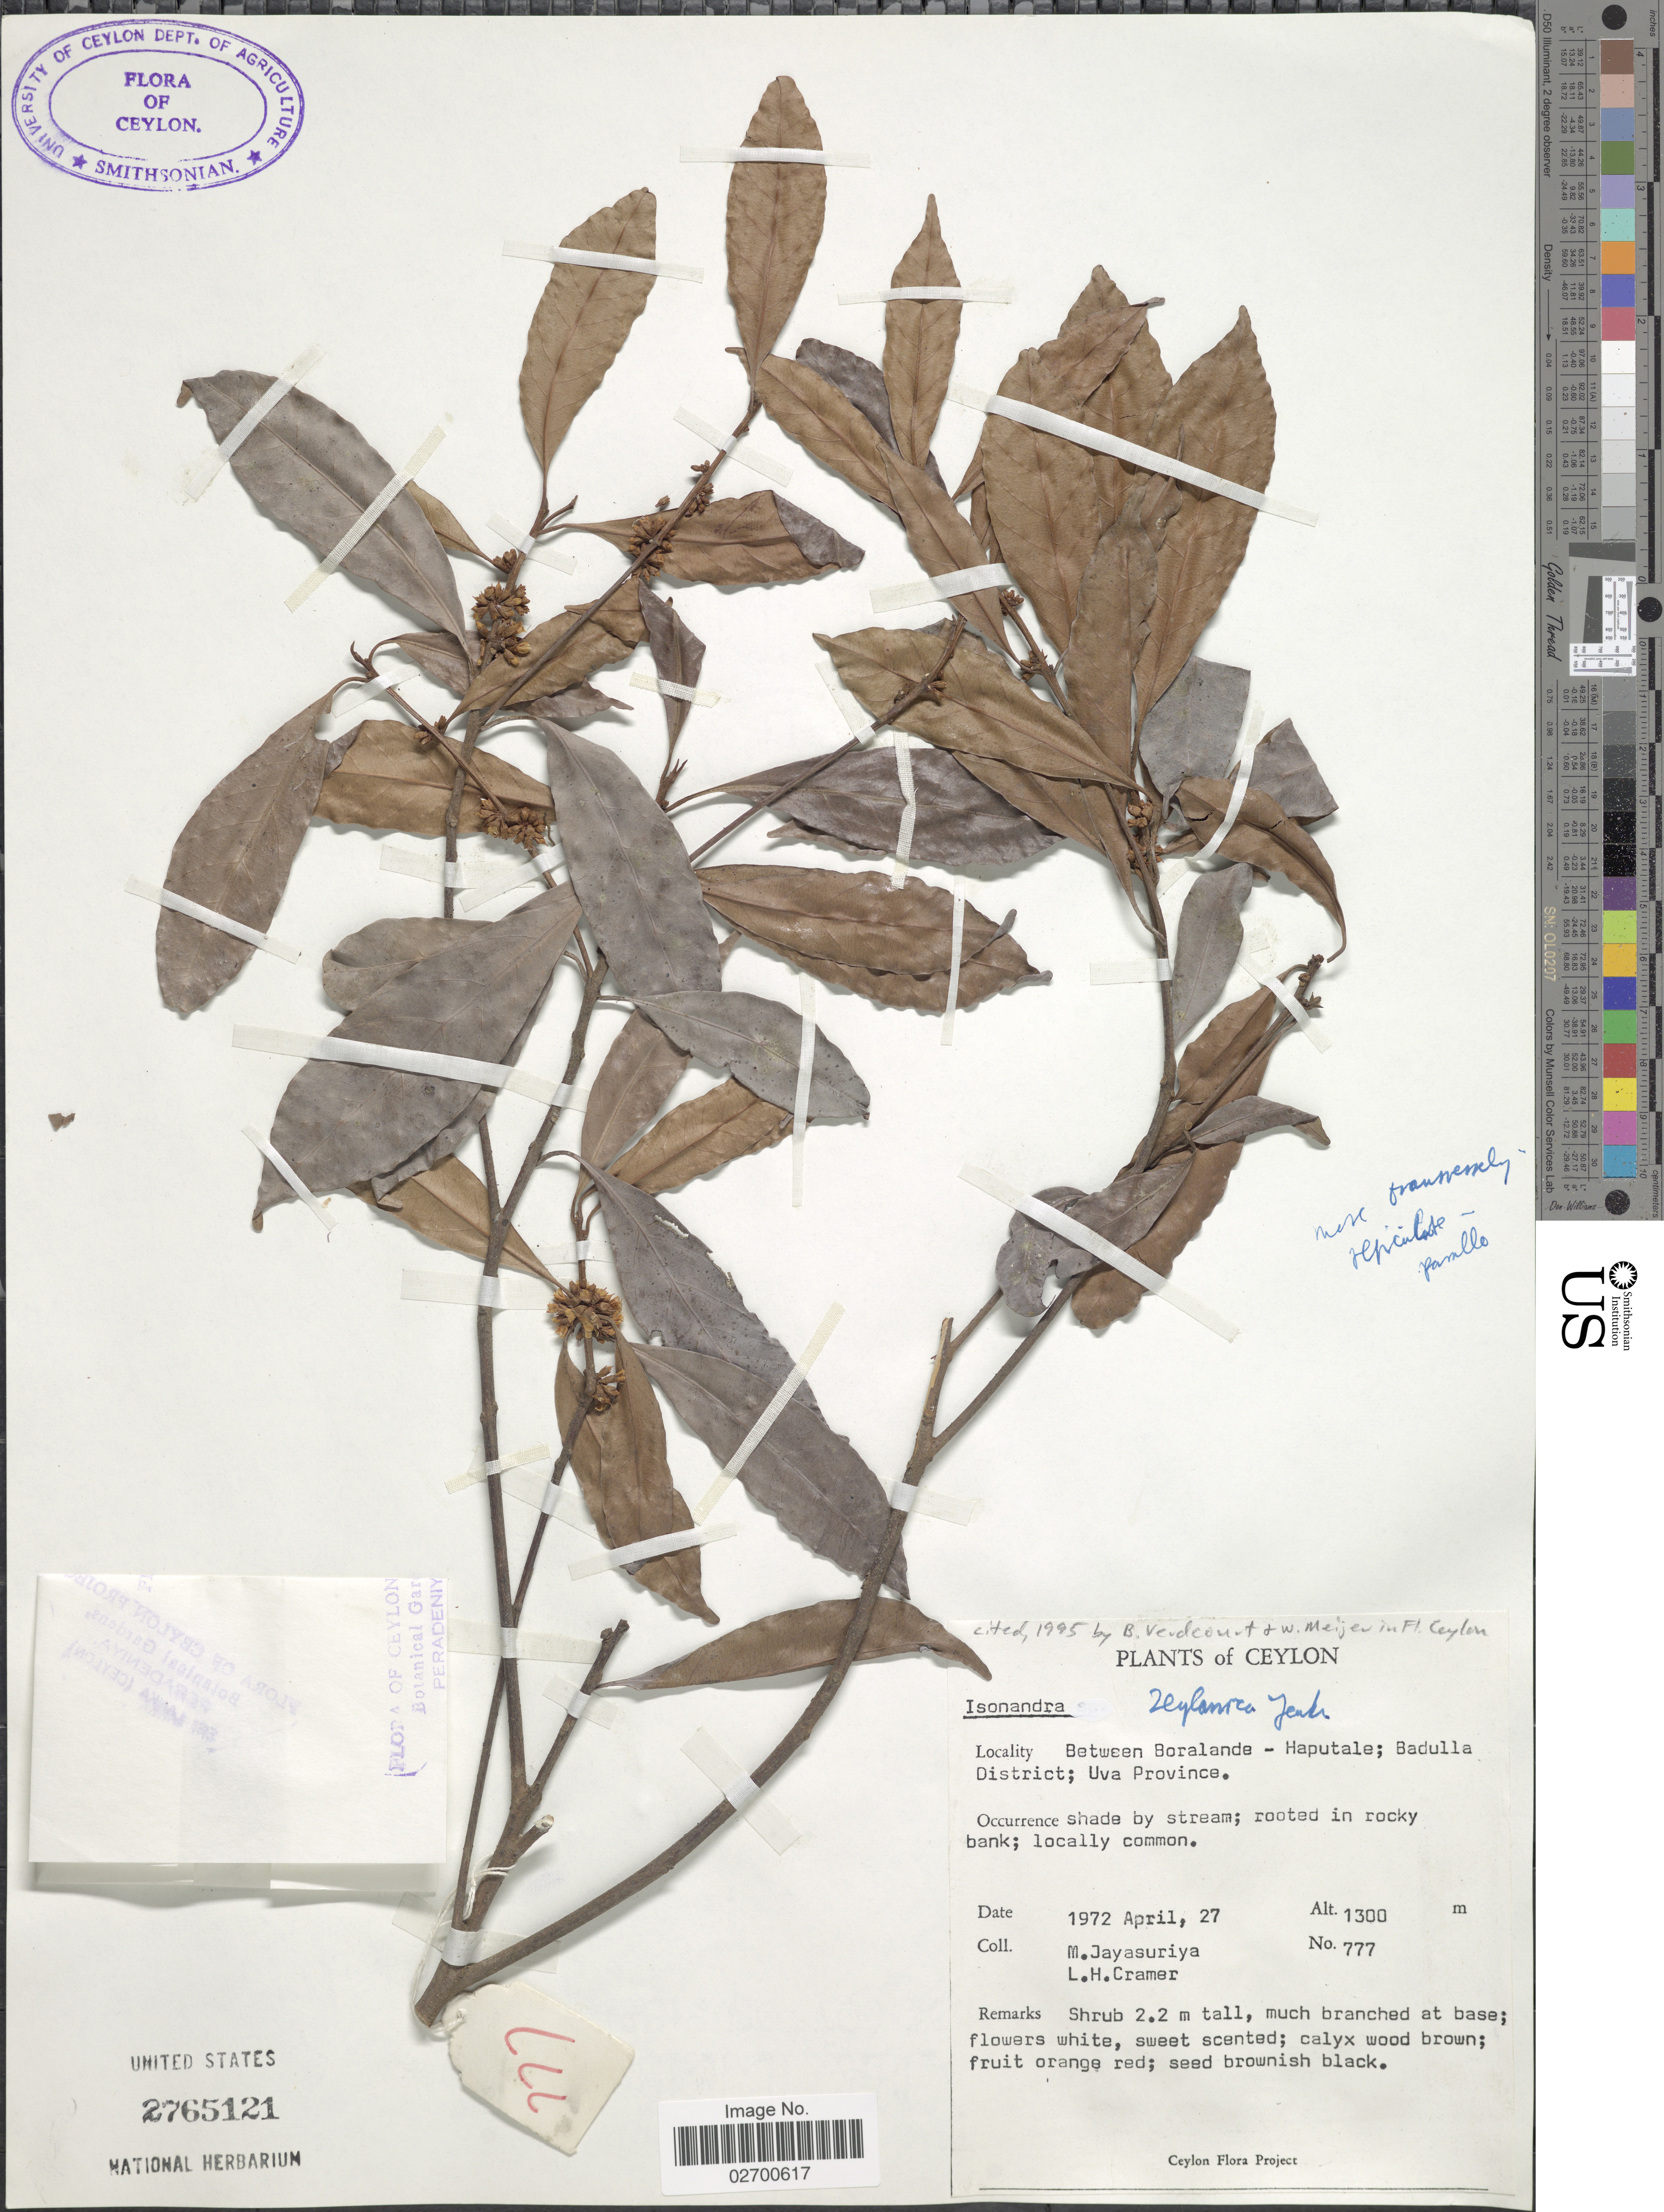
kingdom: Plantae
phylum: Tracheophyta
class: Magnoliopsida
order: Ericales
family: Sapotaceae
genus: Isonandra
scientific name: Isonandra zeylanica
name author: Jeuken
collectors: M. Jayasuriya & L. H. Cramer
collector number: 1300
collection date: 1972-04-27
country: Sri Lanka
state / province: Uva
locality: Between Boralande - Haputale; Badulla District; Uva Province.Ceylon.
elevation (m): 1300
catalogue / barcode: US 2765121